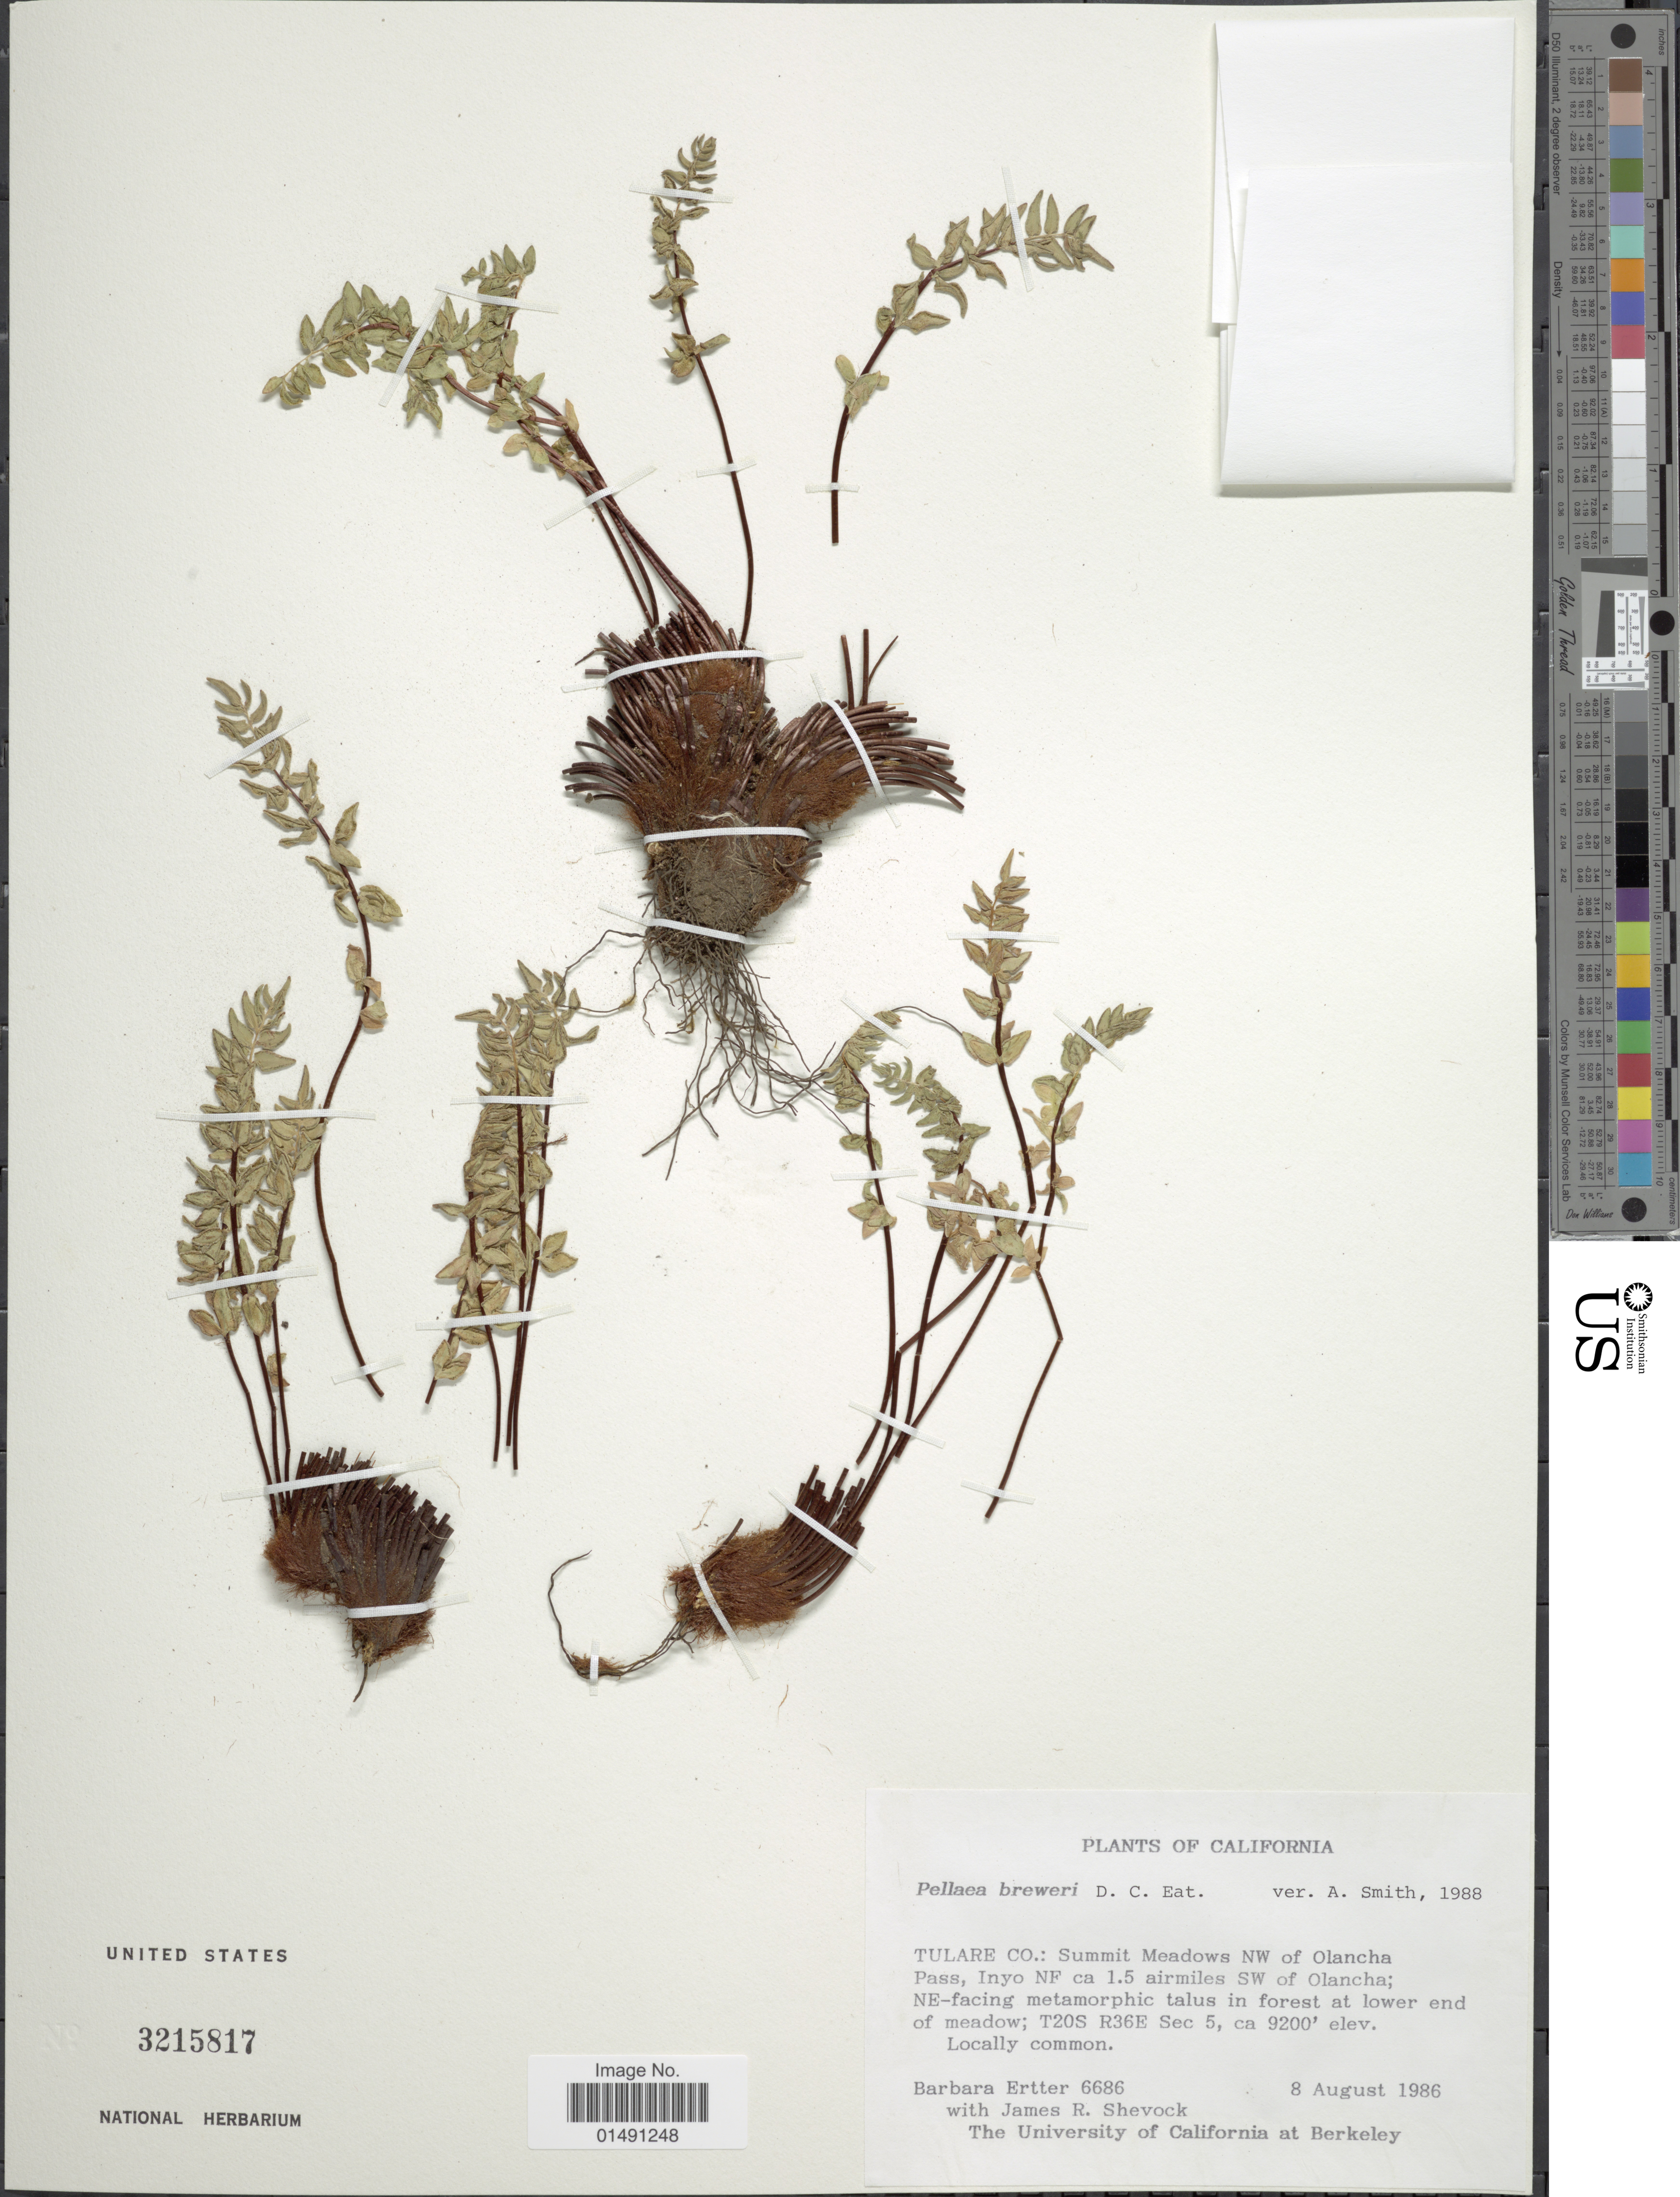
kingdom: Plantae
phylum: Tracheophyta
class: Polypodiopsida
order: Polypodiales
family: Pteridaceae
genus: Pellaea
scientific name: Pellaea breweri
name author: D.C. Eaton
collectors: B. Ertter & J. R. Shevock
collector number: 6686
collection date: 1986-08-08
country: United States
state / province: California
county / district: Tulare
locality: Tulare Co: Summit Meadows NW of Olancha Pass, Inyo NF ca 1.5 airmiles SW of Olancha: NE-facing metamorphic talus in forest at lower end of meadow; T20S R36E Sec 5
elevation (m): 2804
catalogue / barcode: US 3215817